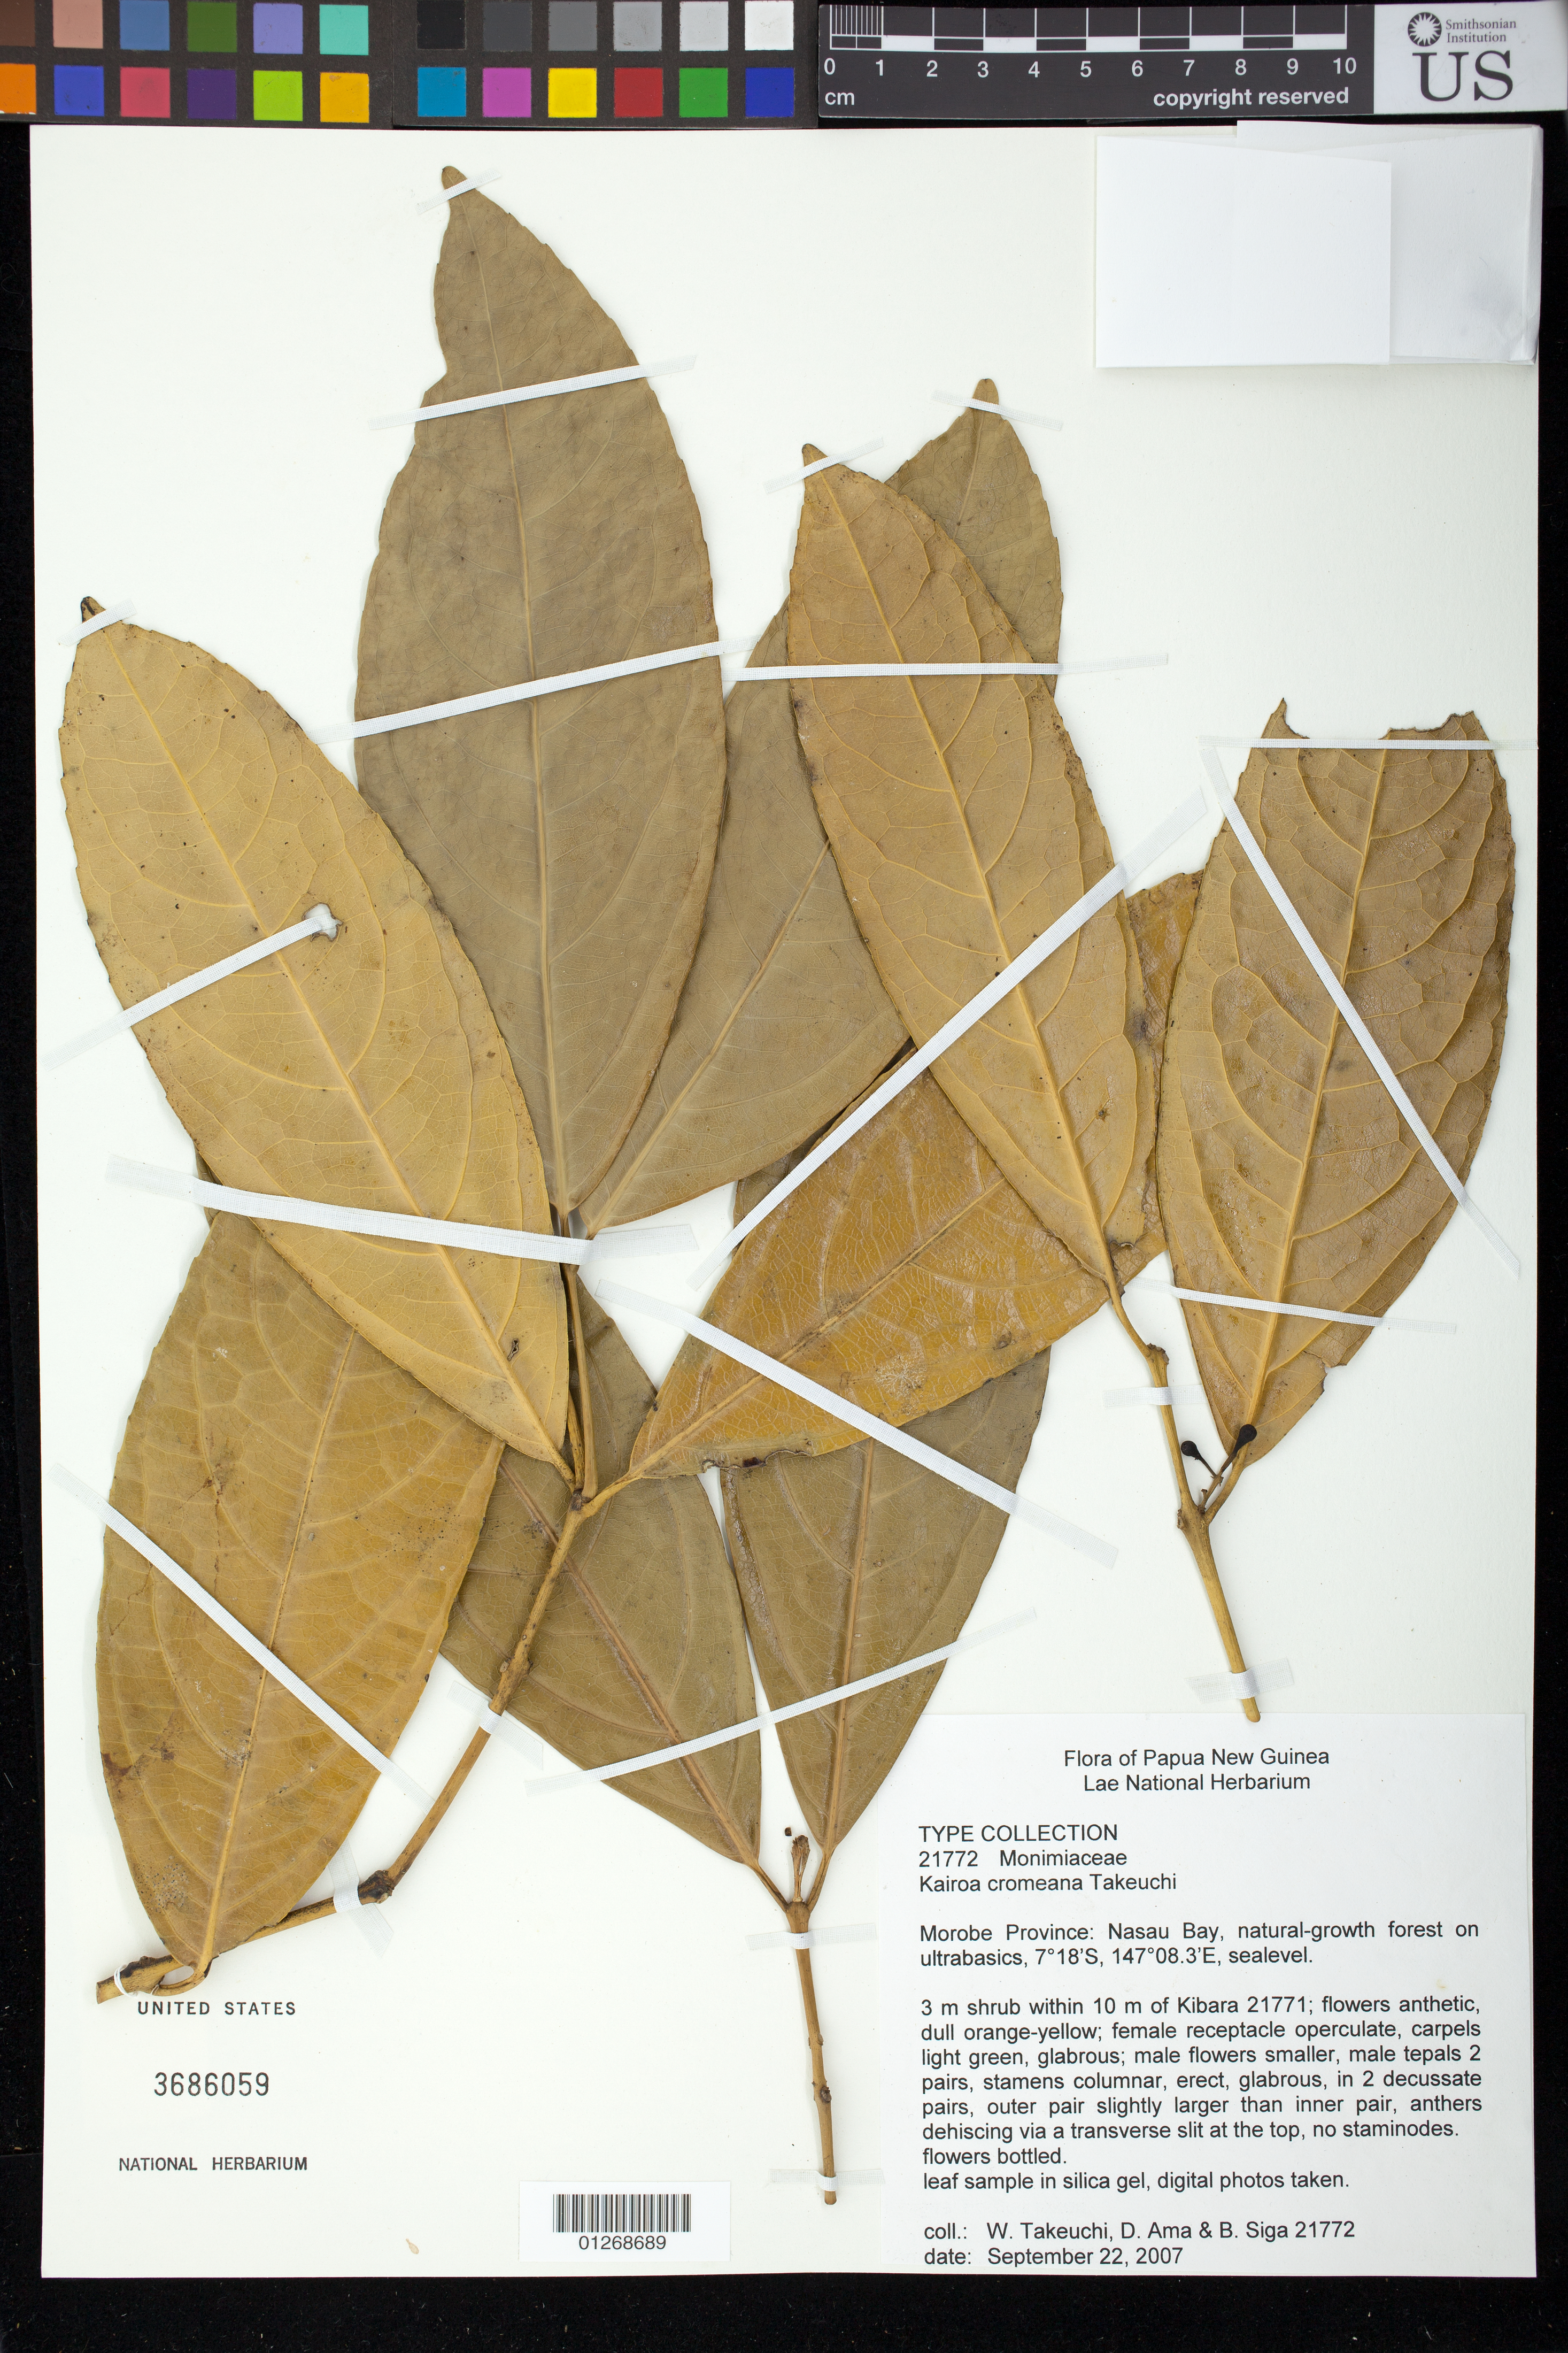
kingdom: Plantae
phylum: Tracheophyta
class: Magnoliopsida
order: Laurales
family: Monimiaceae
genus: Kairoa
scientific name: Kairoa cromeana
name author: W.N. Takeuchi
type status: Isotype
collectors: W. N. Takeuchi, D. Ama & B. Siga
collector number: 21772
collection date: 2007-09-22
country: Papua New Guinea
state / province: Morobe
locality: Morobe Province: Nasau Bay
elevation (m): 0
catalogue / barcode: US 3686059